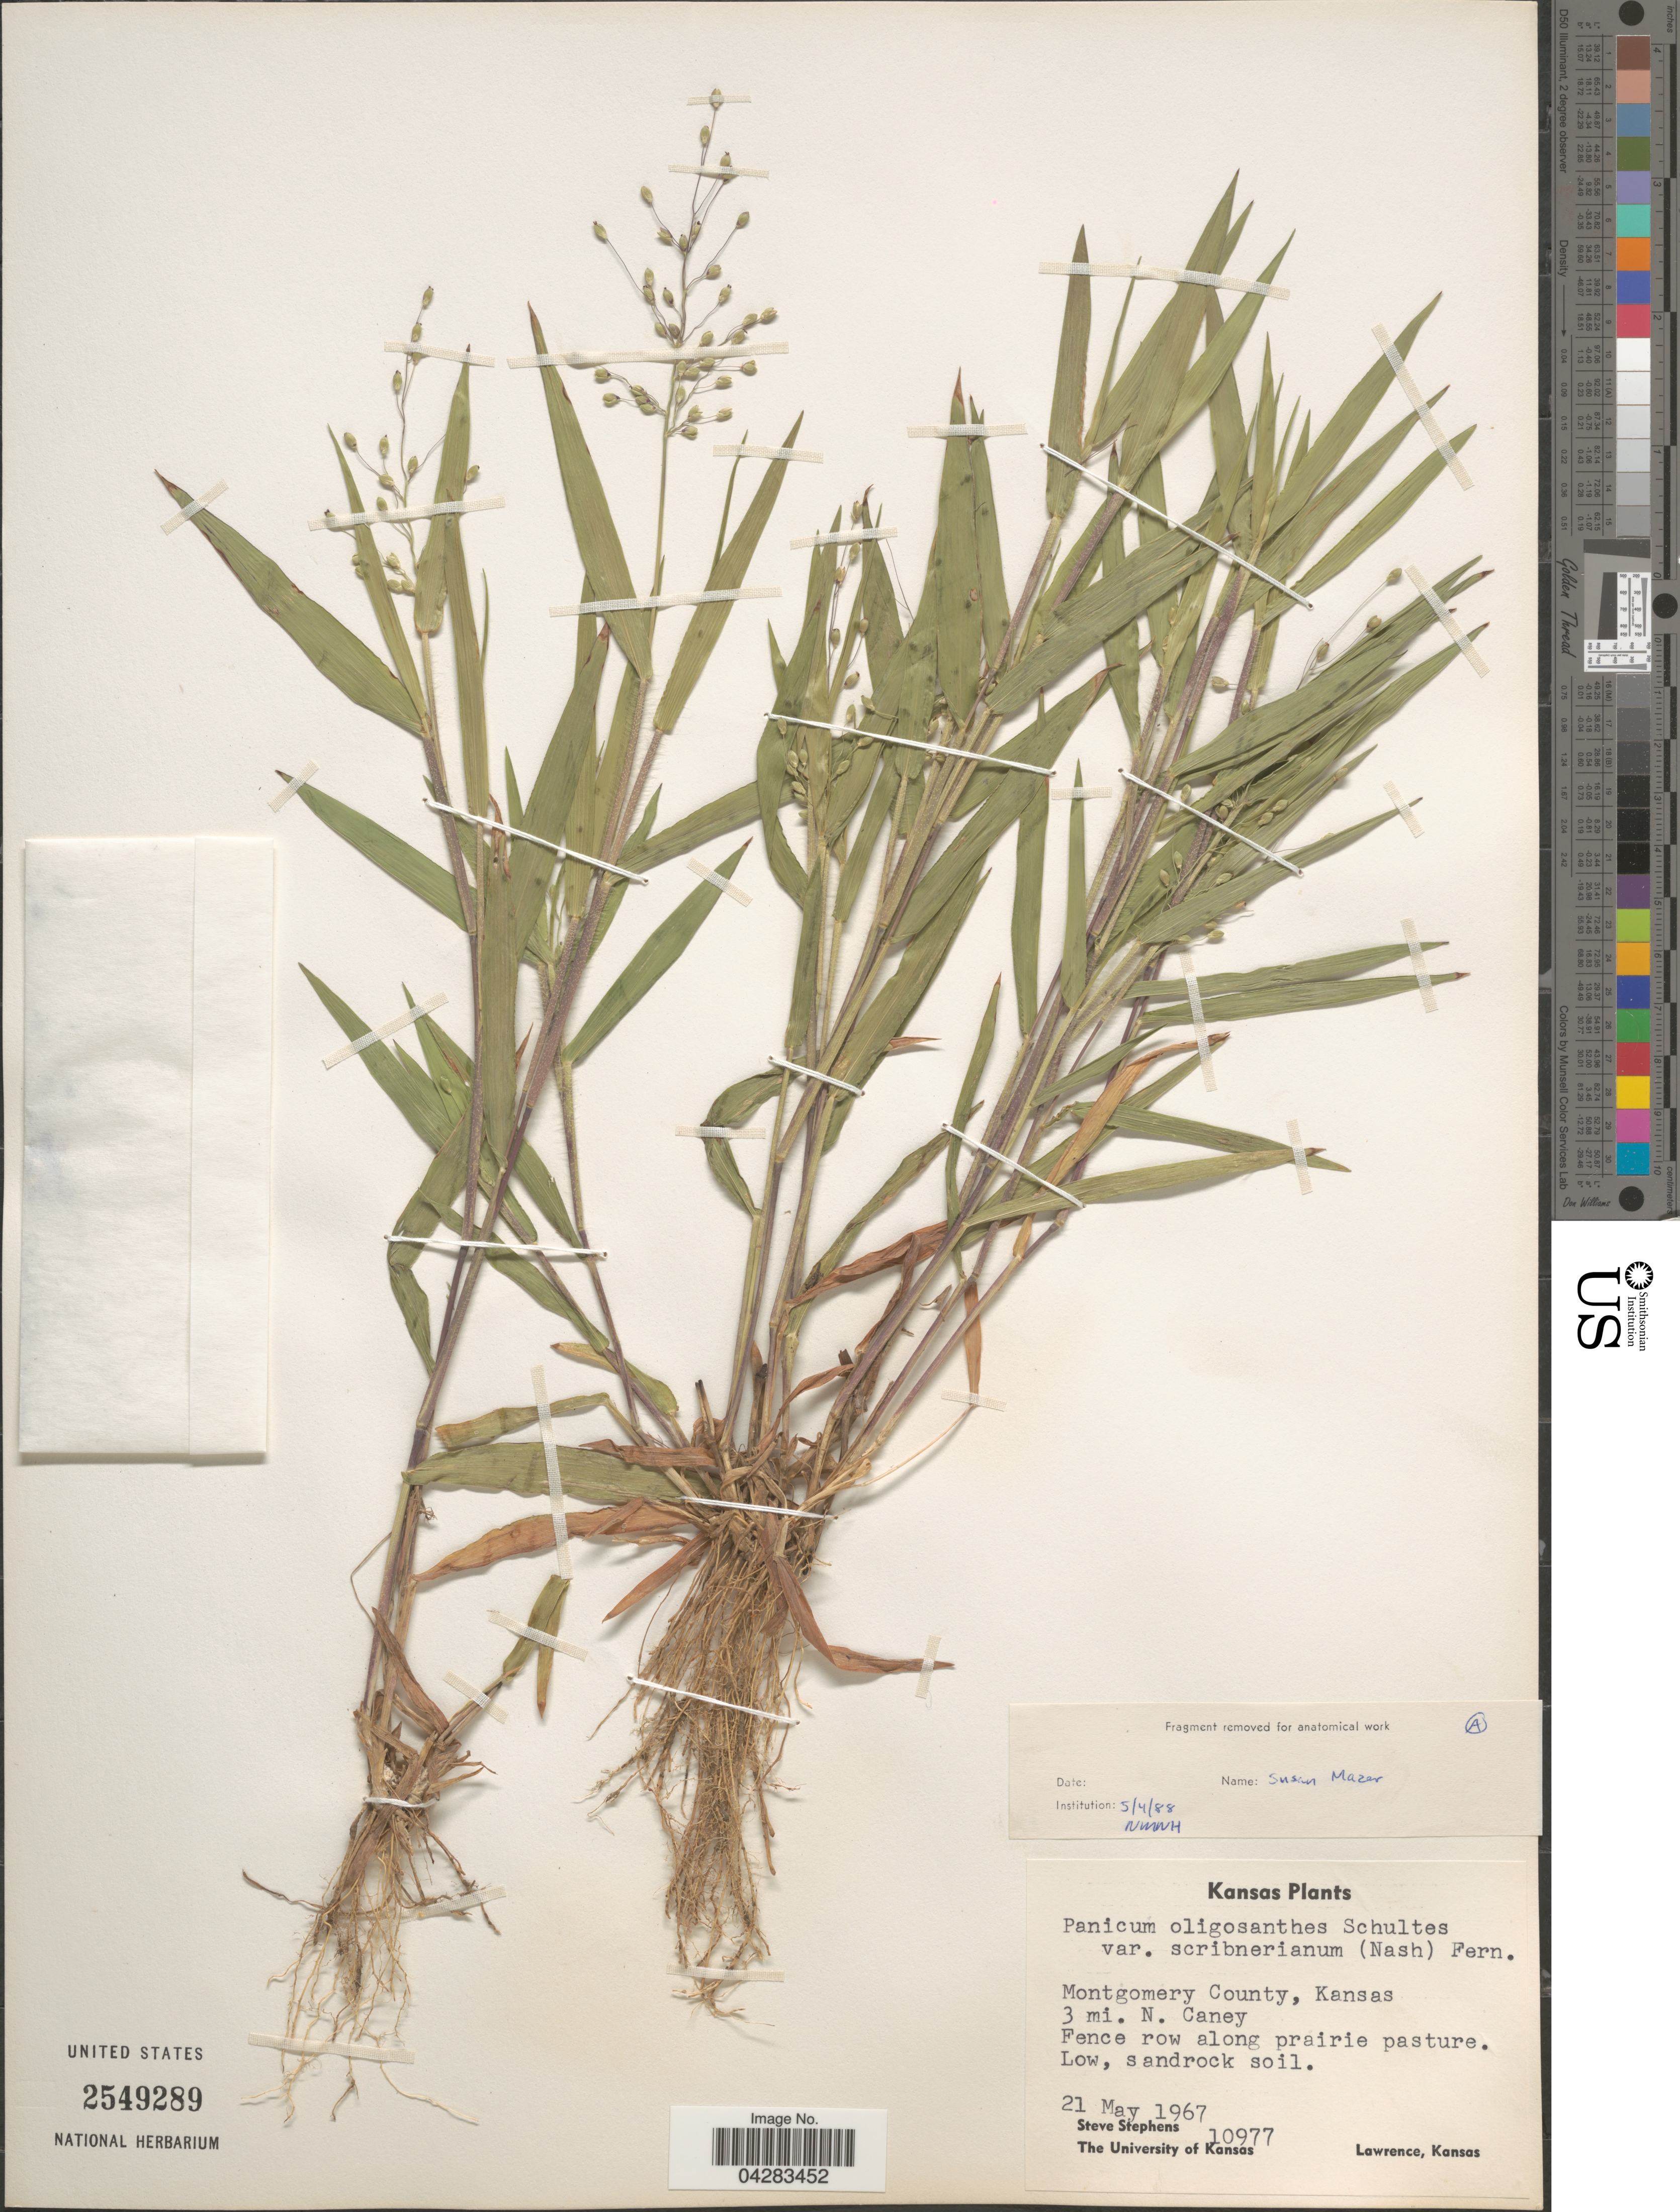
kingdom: Plantae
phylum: Tracheophyta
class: Liliopsida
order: Poales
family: Poaceae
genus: Dichanthelium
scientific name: Dichanthelium oligosanthes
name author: (Schult.) Gould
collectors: S. Stephens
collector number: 10977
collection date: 1967-05-21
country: United States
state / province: Kansas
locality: Montgomery County. 3 mi. N. Caney.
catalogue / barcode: US 2549289